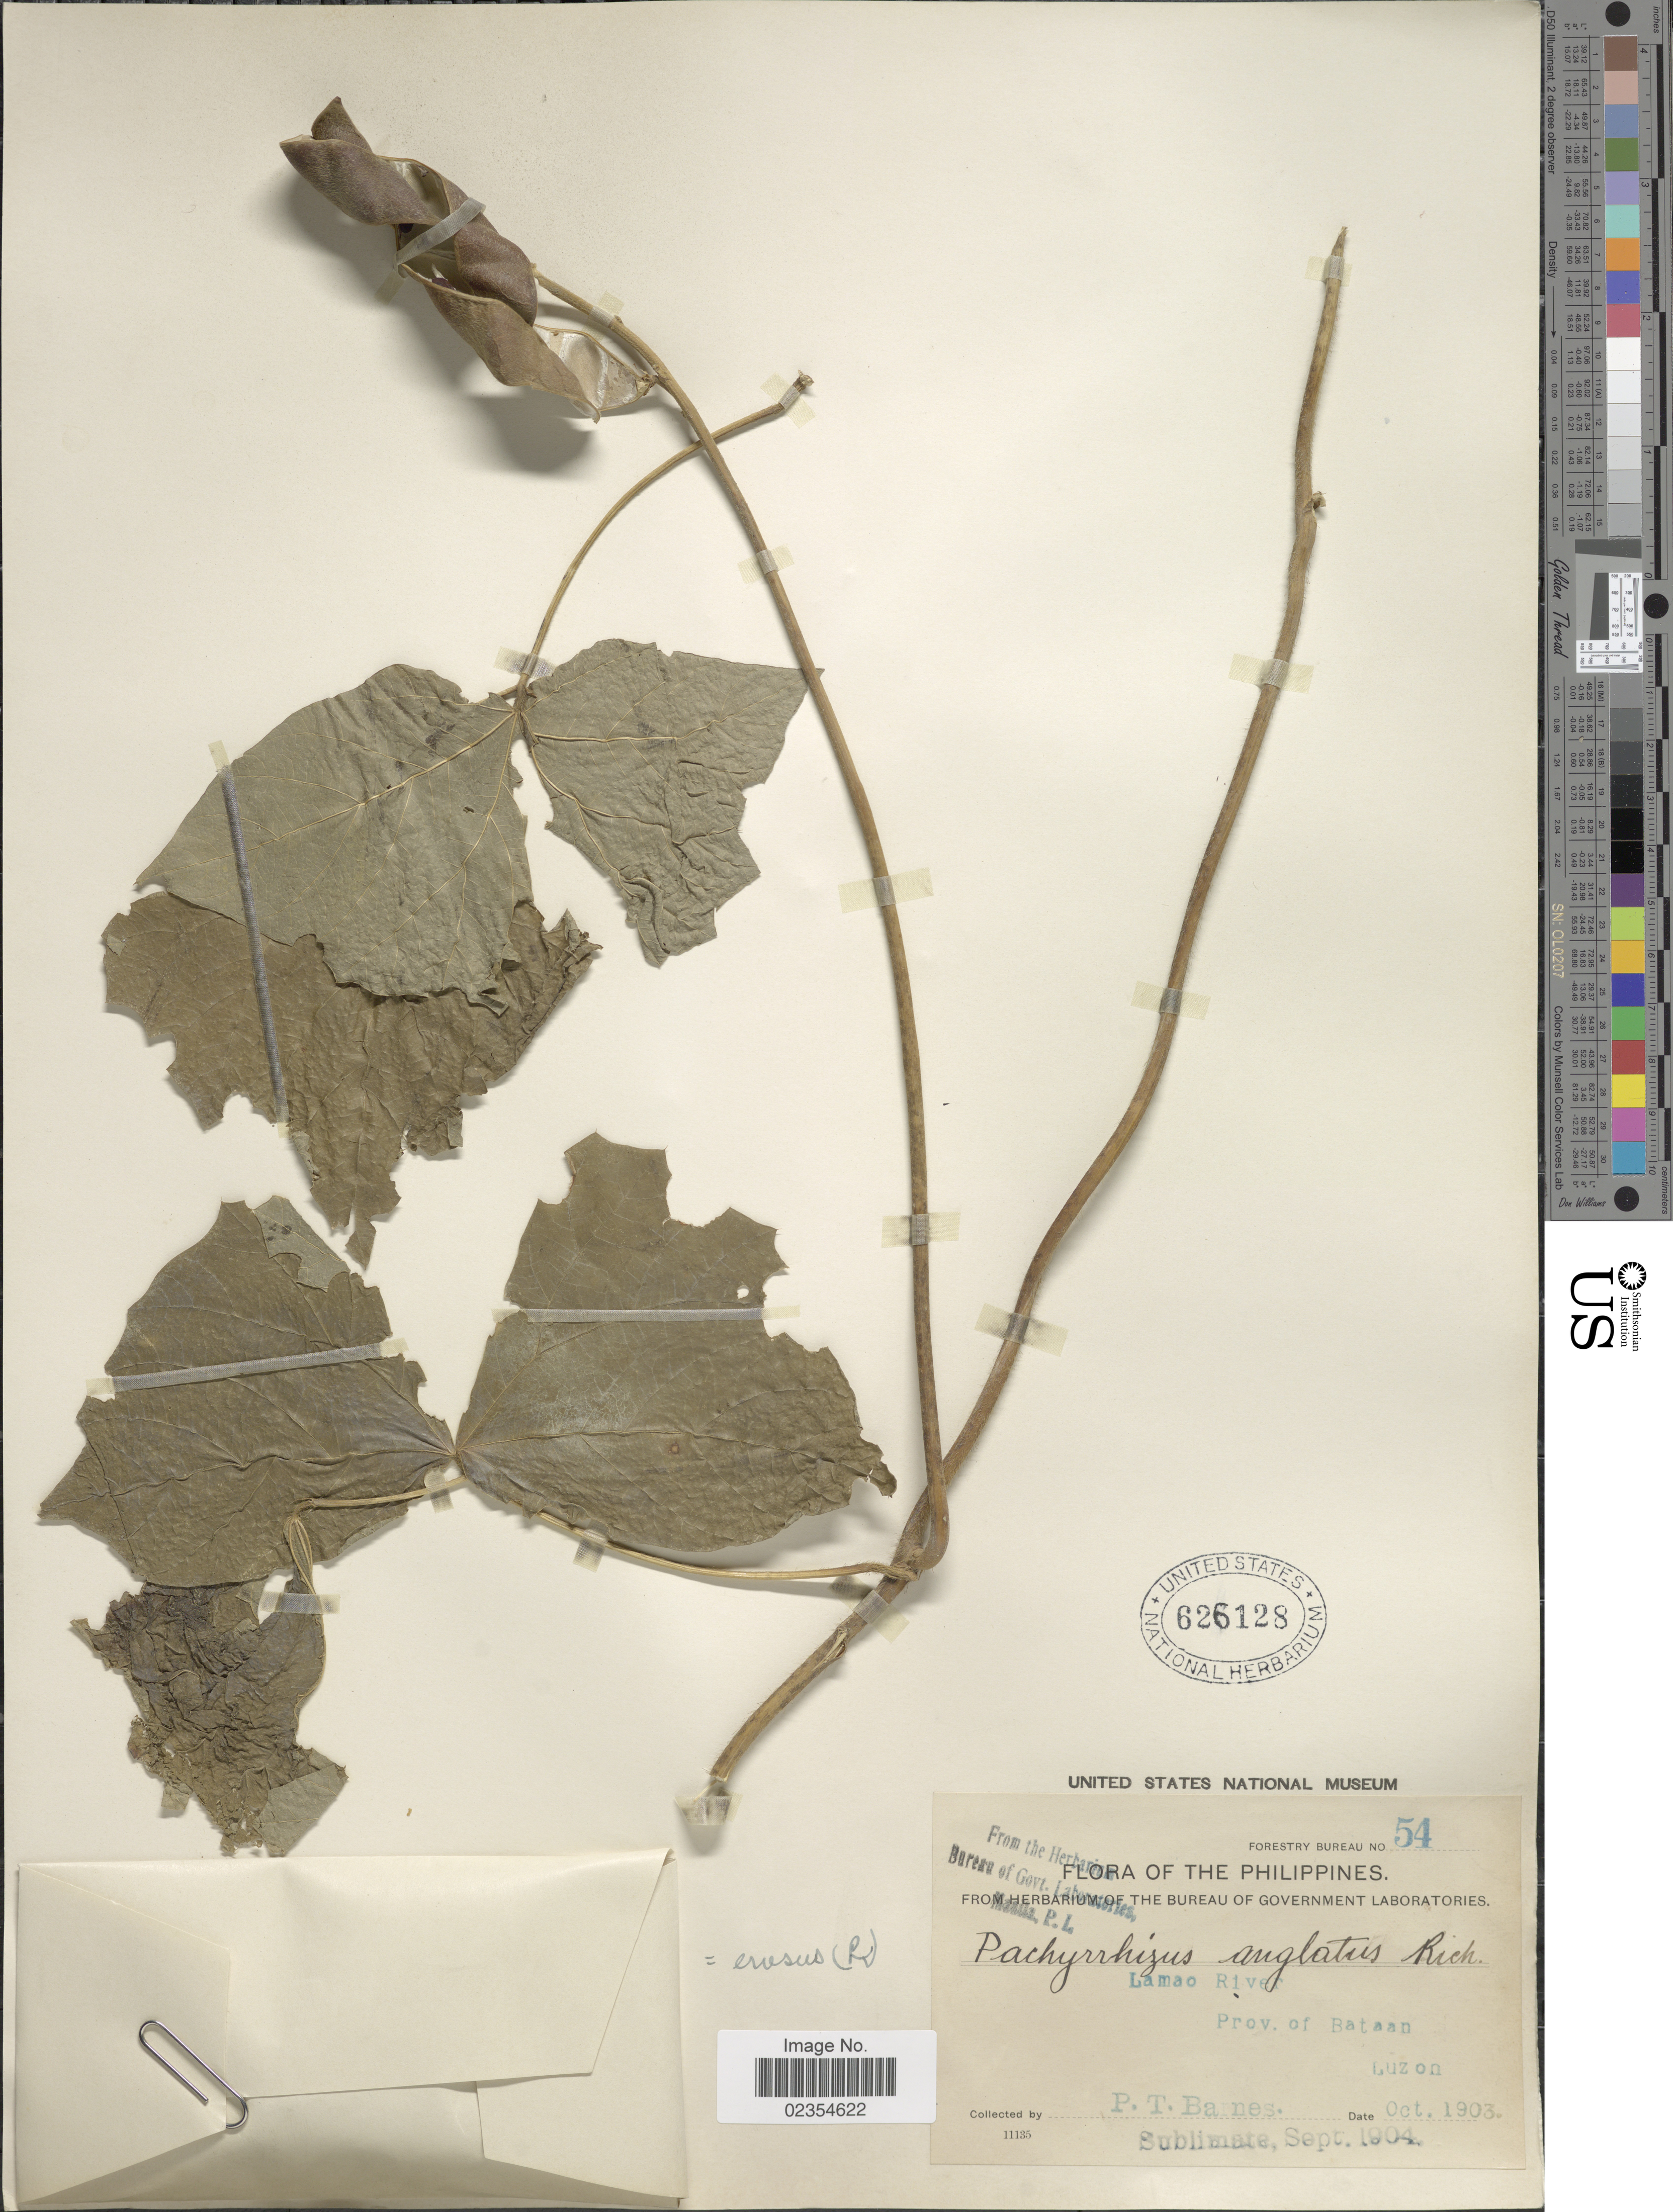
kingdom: Plantae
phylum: Tracheophyta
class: Magnoliopsida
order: Fabales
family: Fabaceae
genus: Pachyrhizus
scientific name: Pachyrhizus erosus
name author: (L.) Urb.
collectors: P. Barnes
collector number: Forestry Bureau 54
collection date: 1903-10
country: Philippines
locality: Lamao River, Prov. of Bataan, Luzon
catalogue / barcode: US 626128